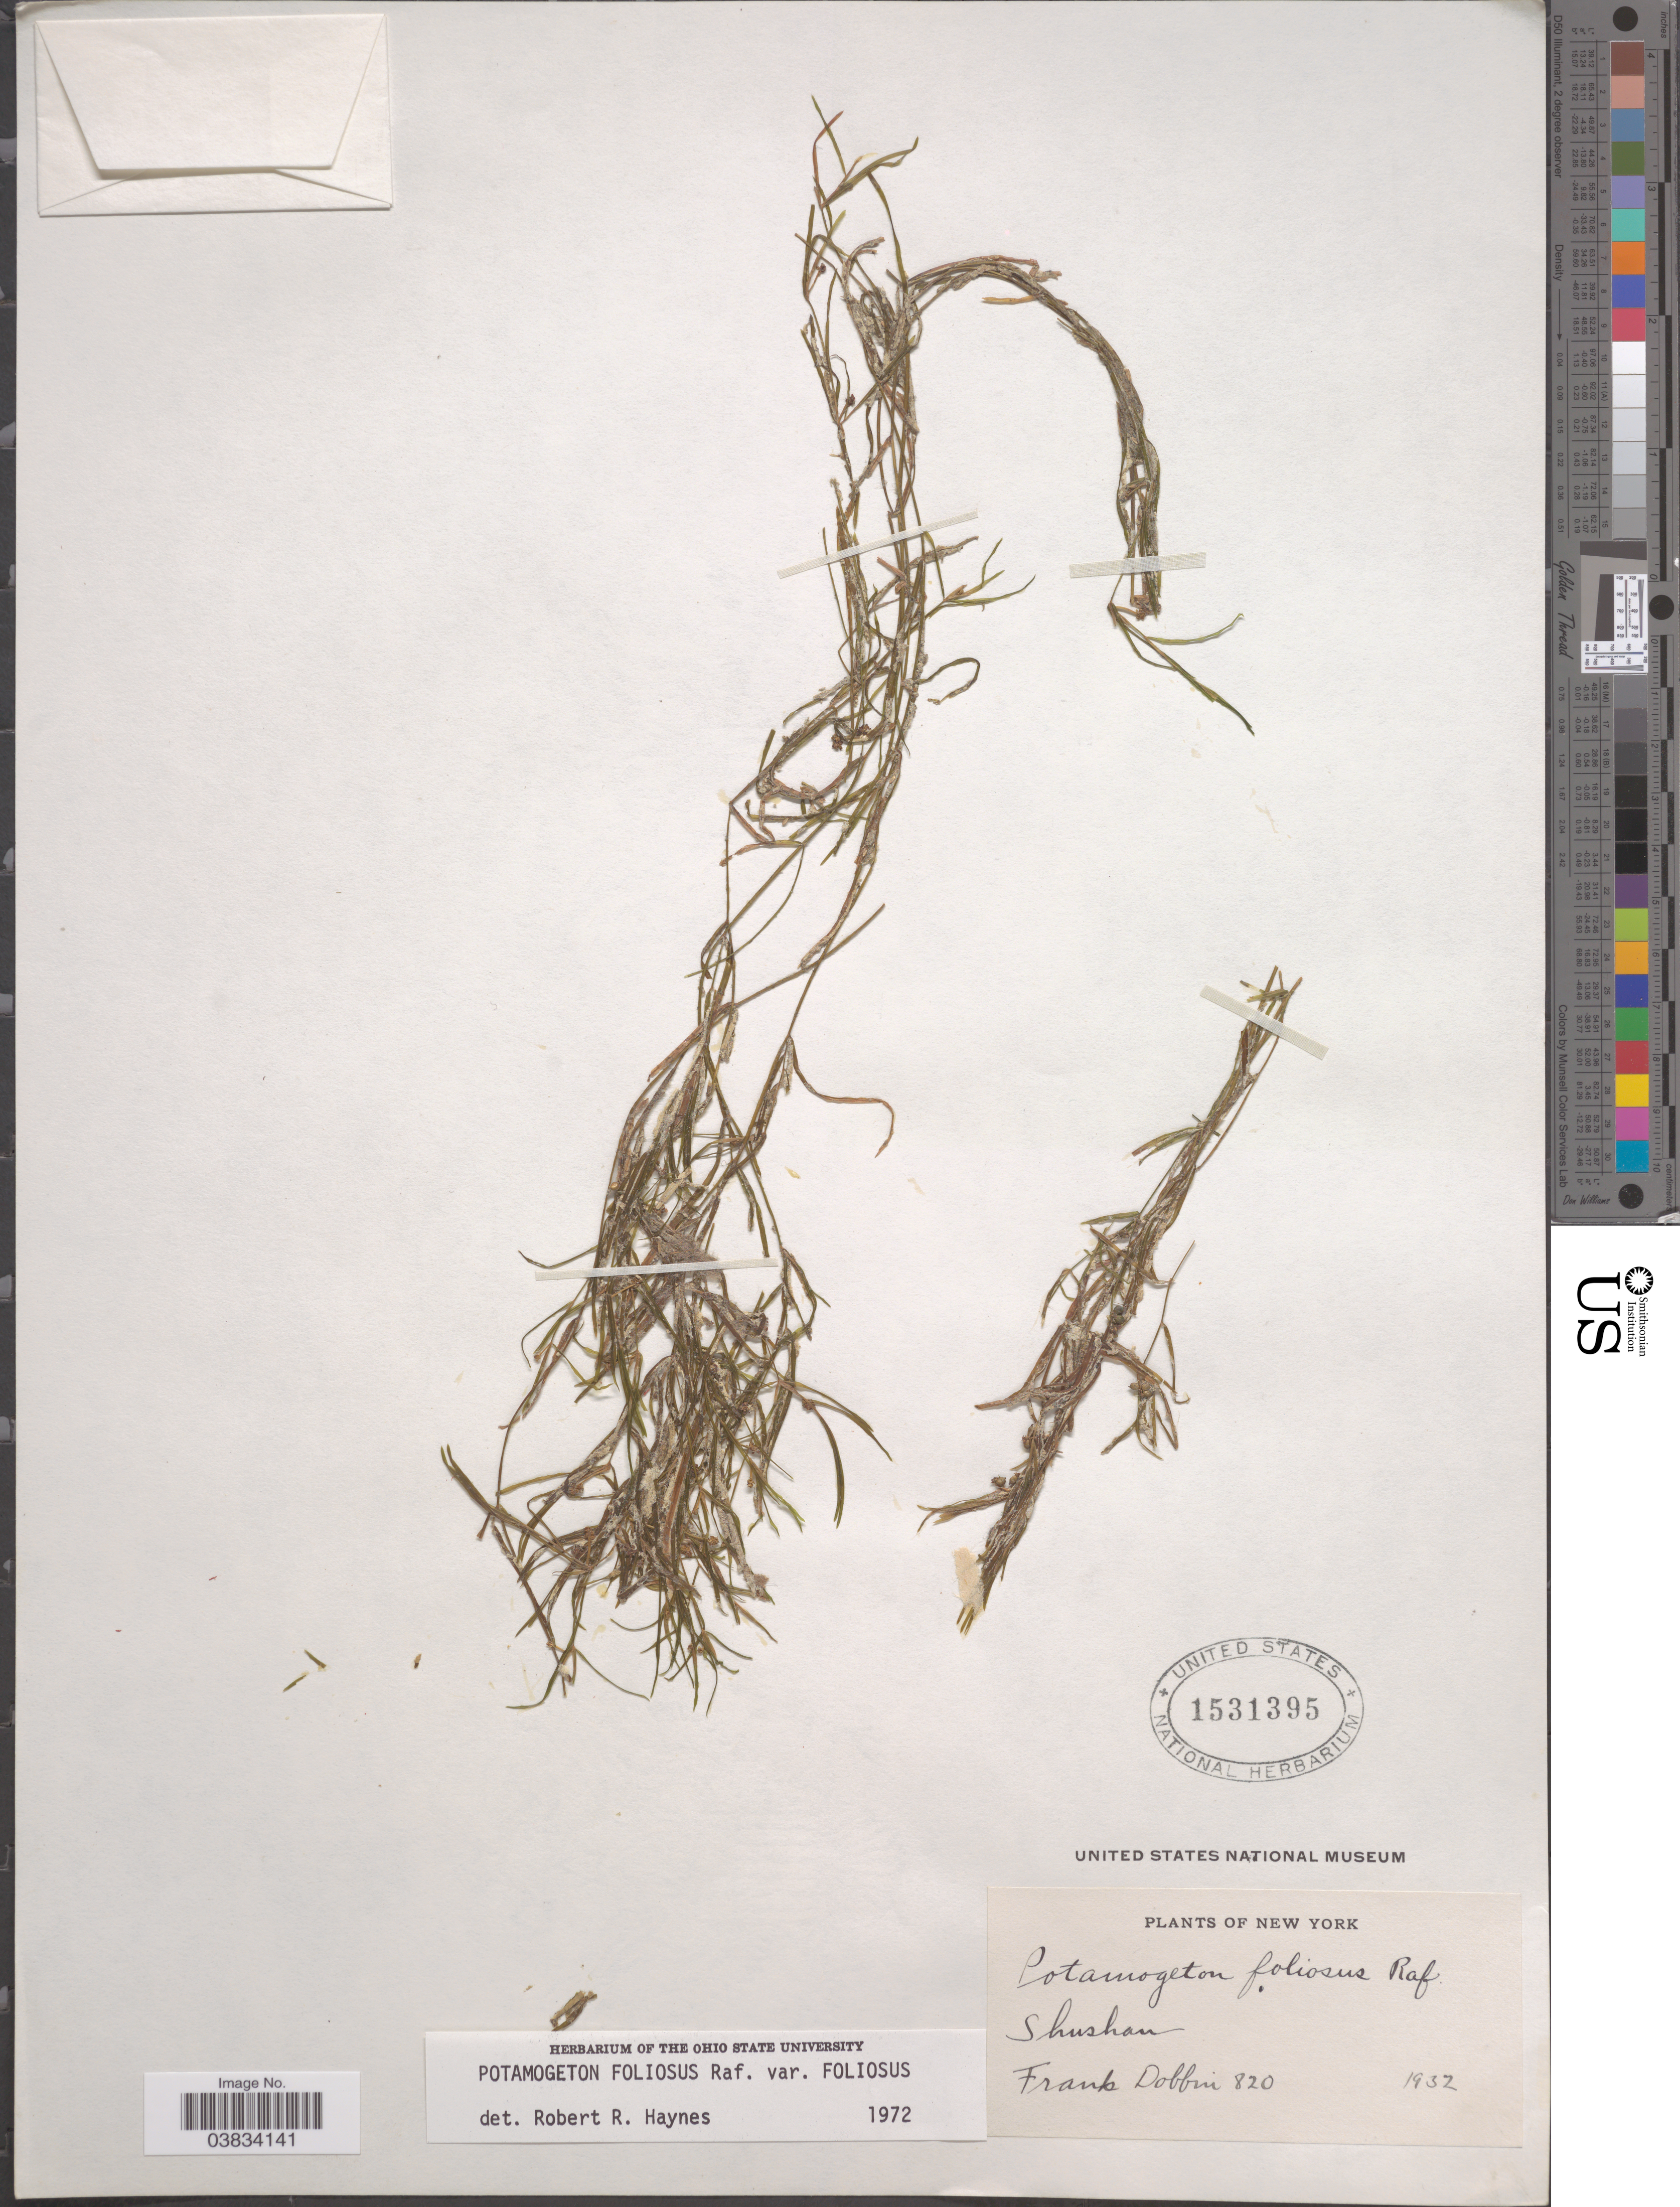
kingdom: Plantae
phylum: Tracheophyta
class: Liliopsida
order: Alismatales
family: Potamogetonaceae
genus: Potamogeton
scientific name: Potamogeton foliosus var. foliosus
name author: Raf.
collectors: F. Dobbin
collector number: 820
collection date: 1932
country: United States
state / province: New York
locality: Shushan.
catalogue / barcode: US 1531395